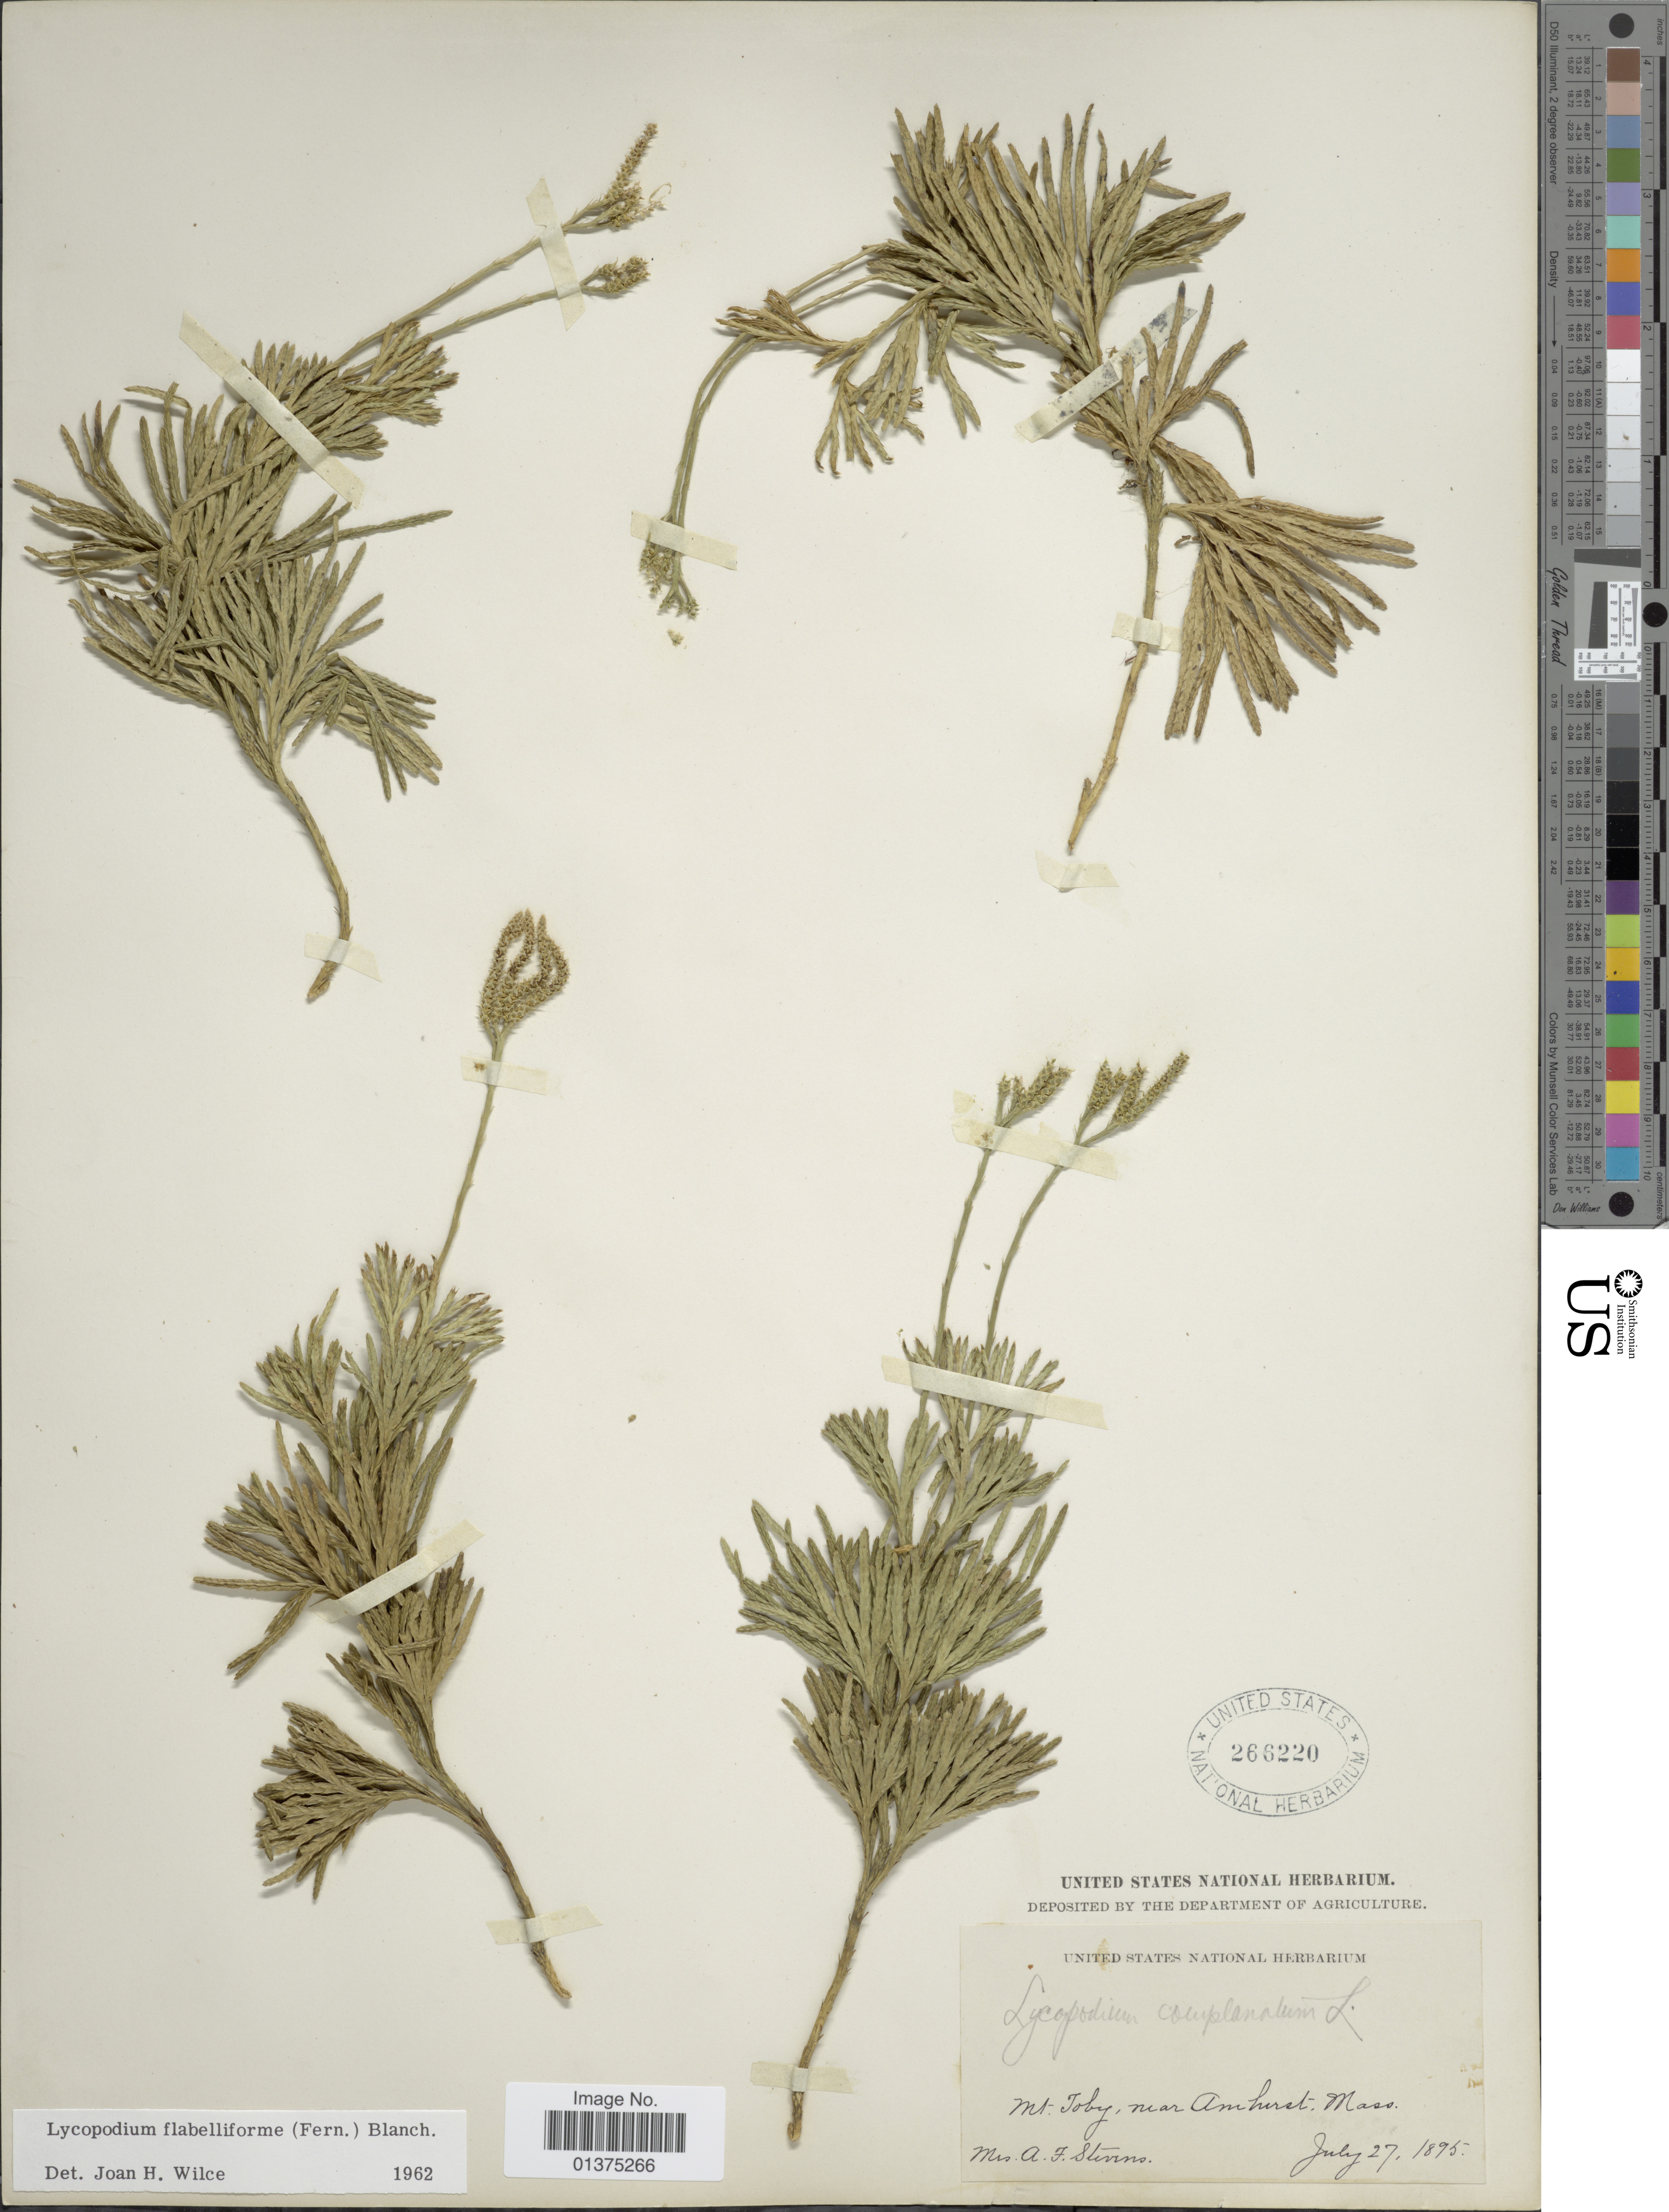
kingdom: Plantae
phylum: Tracheophyta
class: Lycopodiopsida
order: Lycopodiales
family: Lycopodiaceae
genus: Diphasiastrum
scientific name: Diphasiastrum digitatum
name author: (Dill. ex A. Braun) Holub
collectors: A. Stevens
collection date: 1895-07-27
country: United States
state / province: Massachusetts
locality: Mt Joby, near Amhurst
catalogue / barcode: US 266220